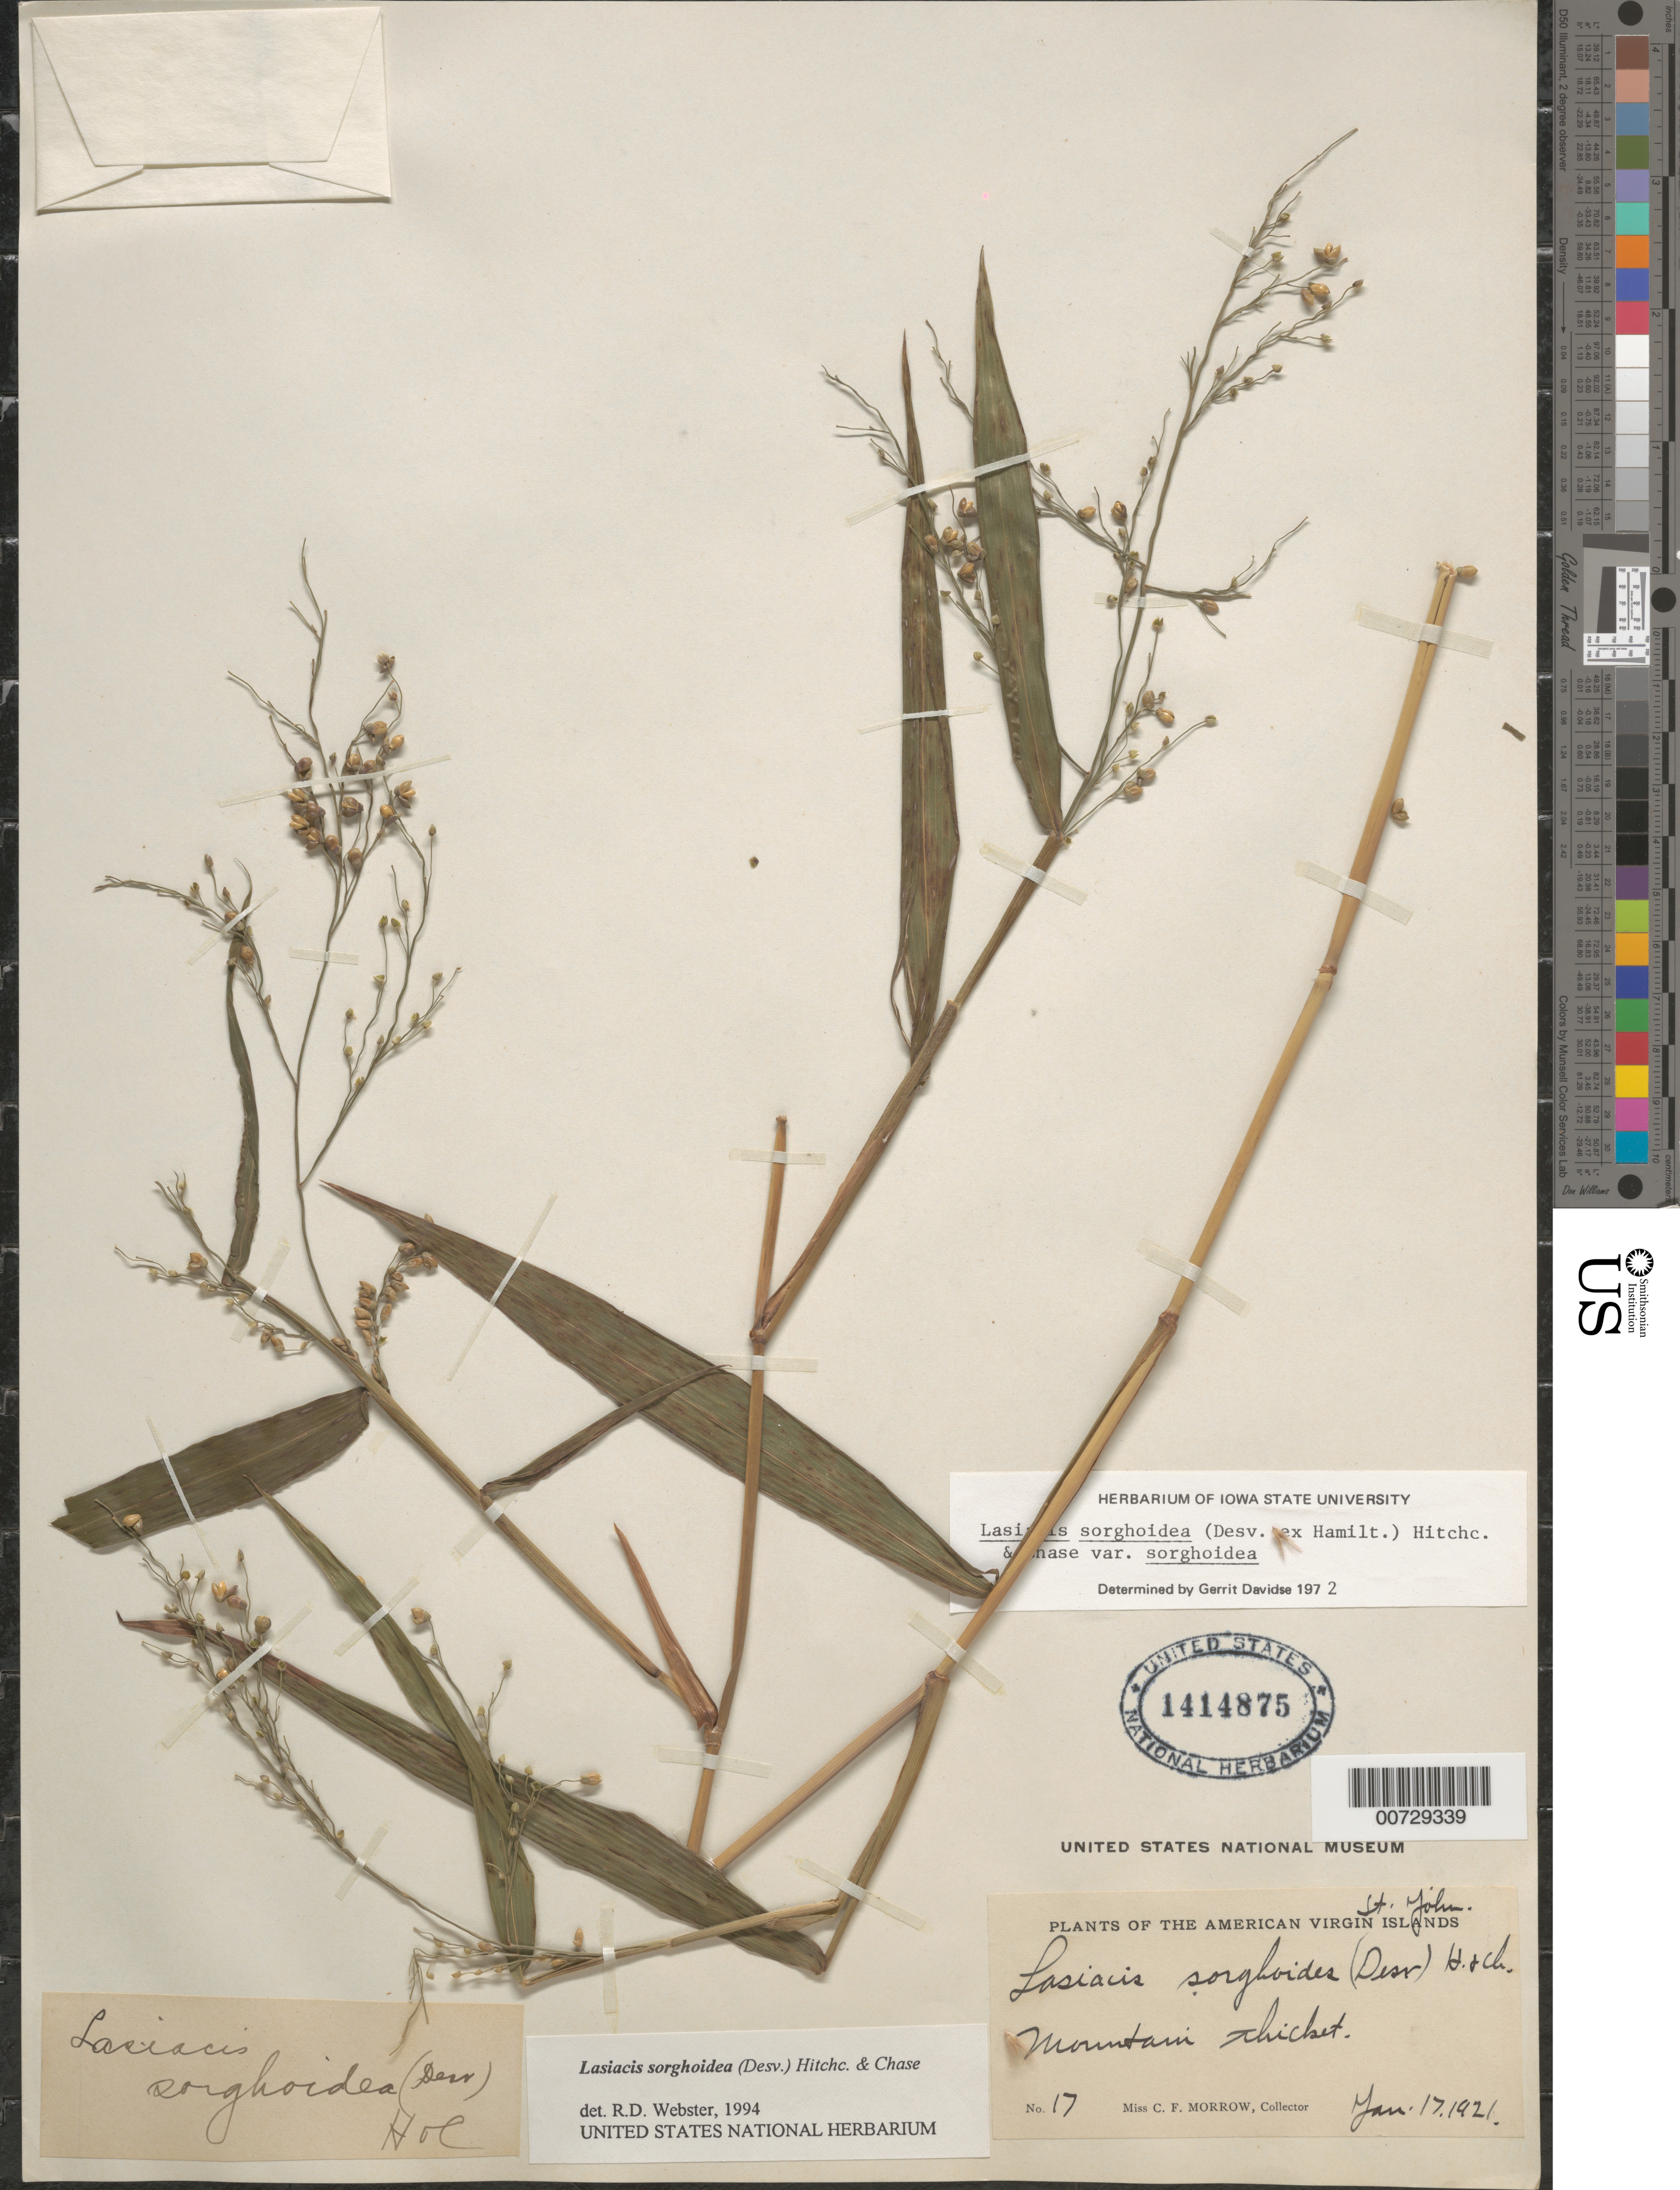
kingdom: Plantae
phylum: Tracheophyta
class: Liliopsida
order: Poales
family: Poaceae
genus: Lasiacis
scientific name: Lasiacis sorghoidea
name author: (Desv. ex Ham.) Hitchc. & Chase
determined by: Webster, Robert D.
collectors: C. Morrow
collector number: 17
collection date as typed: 17 Jan 1921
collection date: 1921-01-17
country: U.S. Virgin Islands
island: St. John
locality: St. John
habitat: Mountain thicket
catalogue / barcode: US 1414875